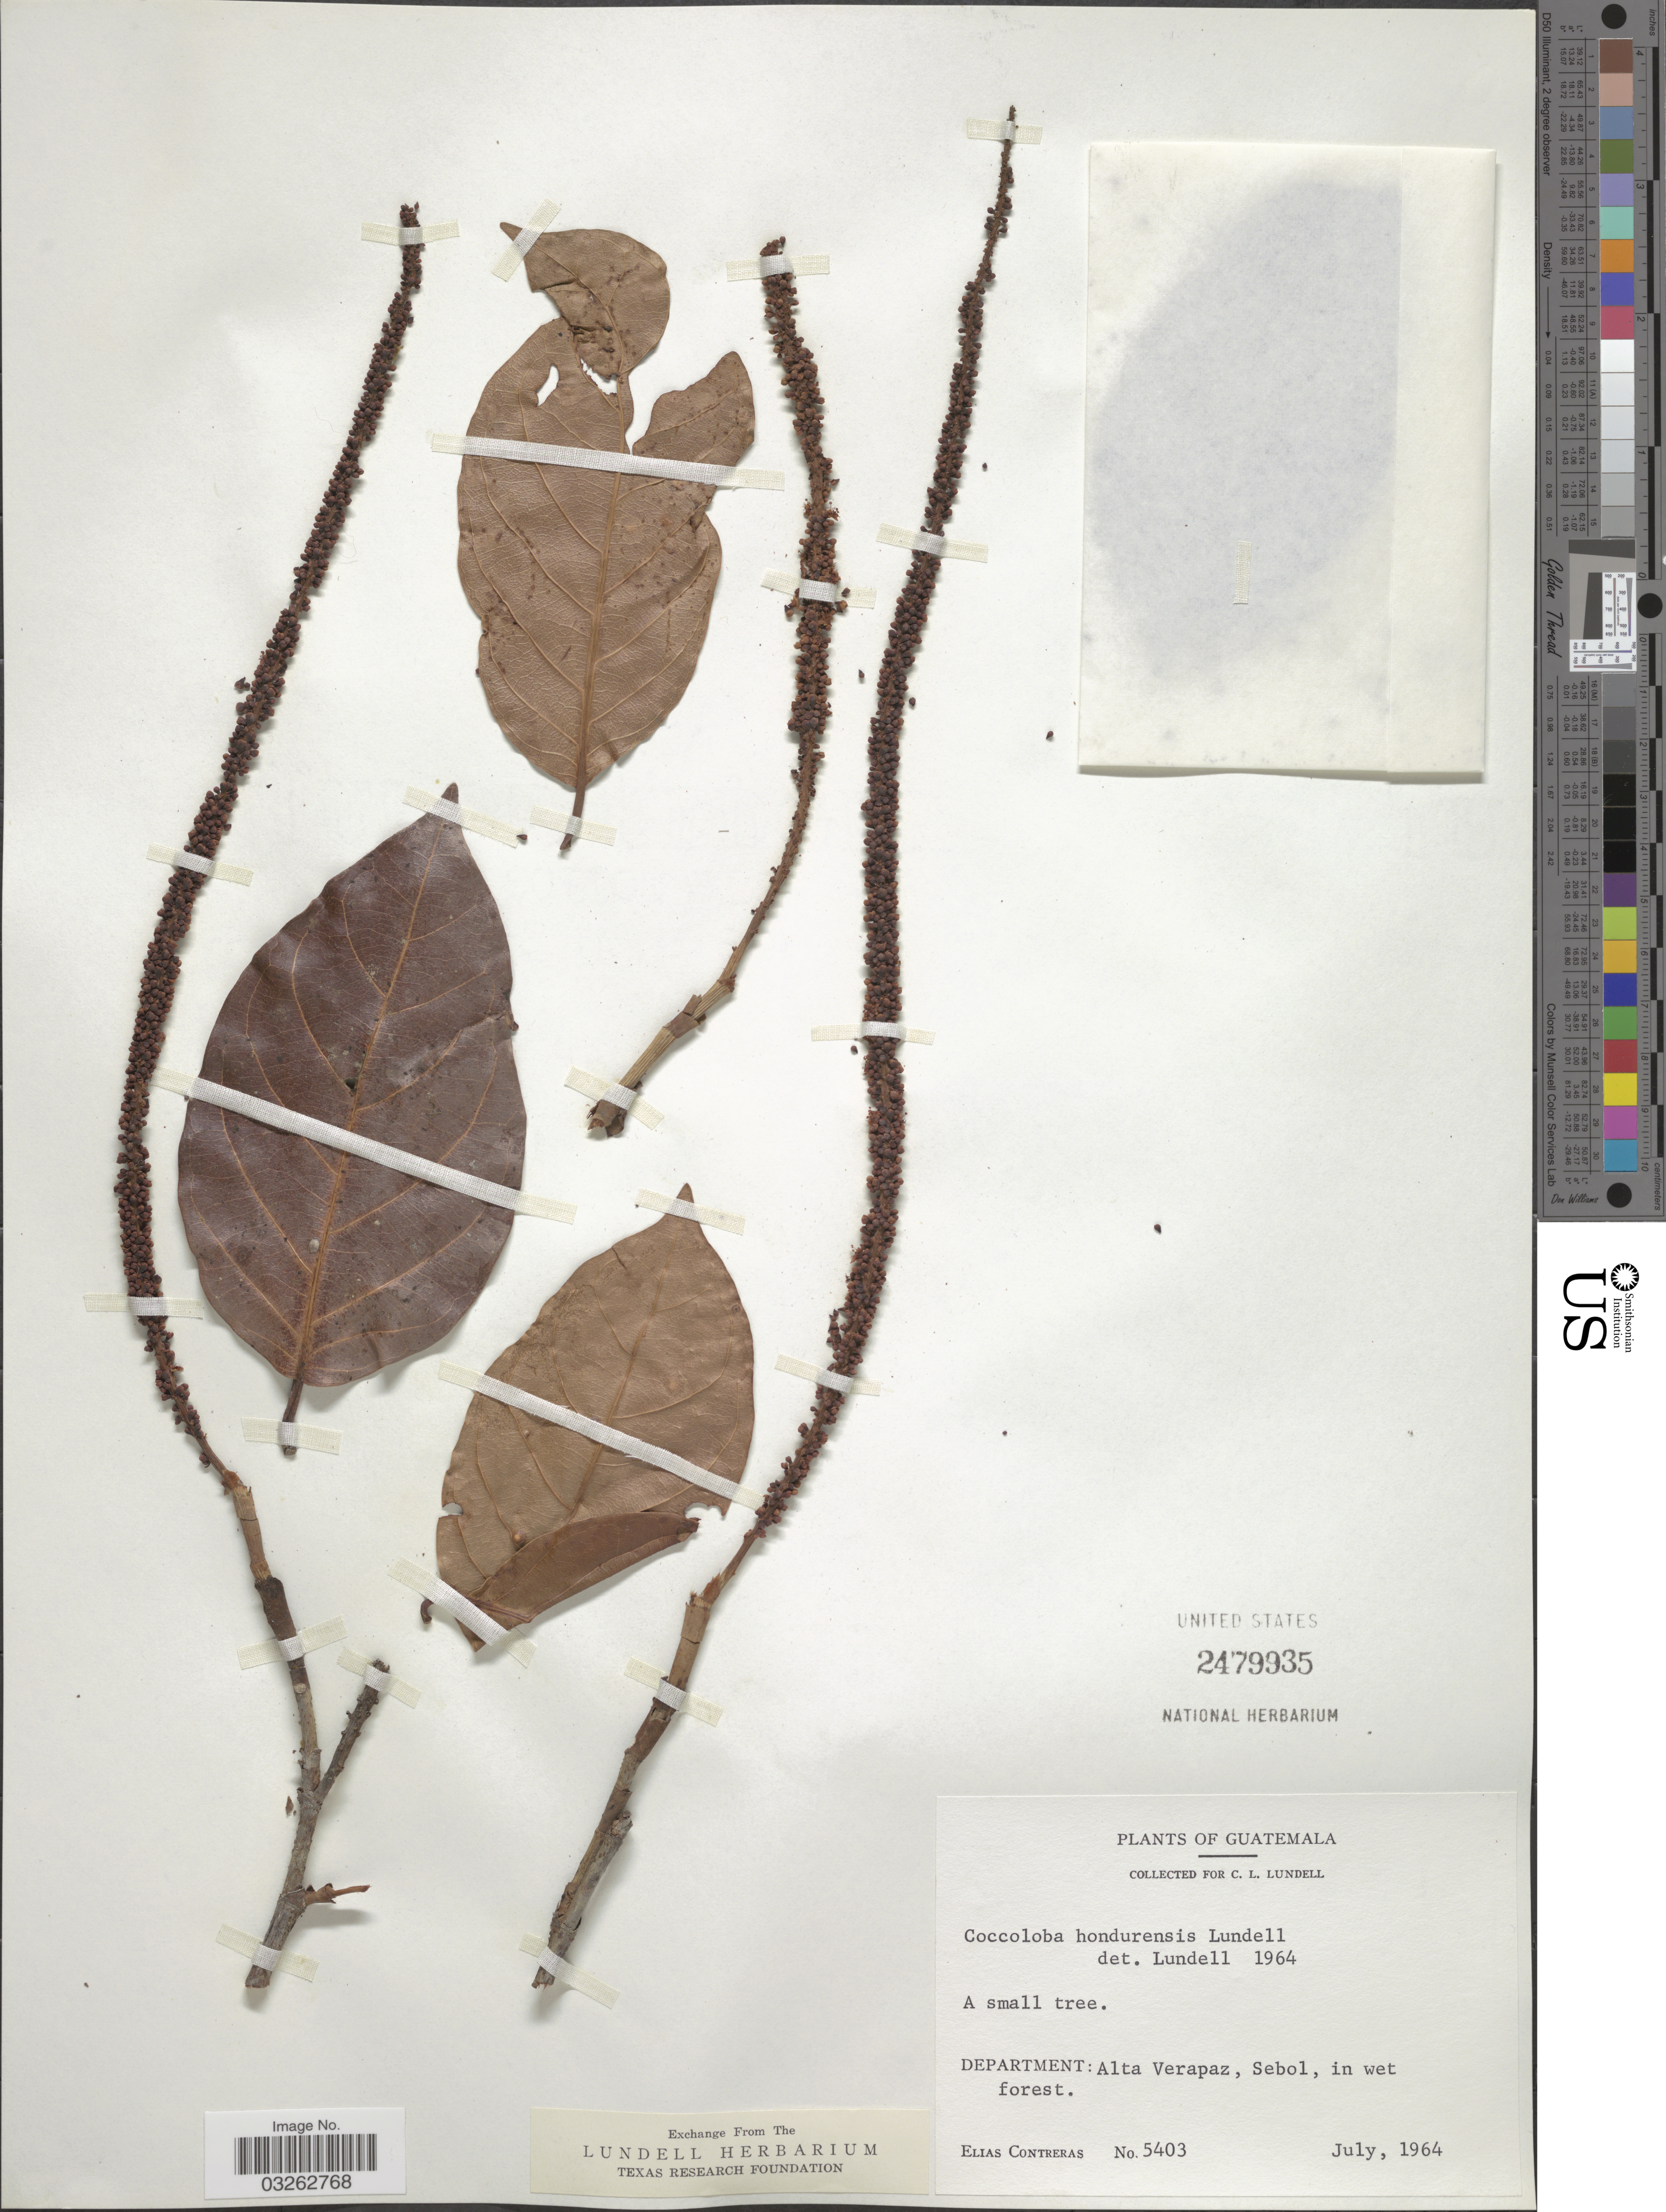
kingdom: Plantae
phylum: Tracheophyta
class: Magnoliopsida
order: Caryophyllales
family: Polygonaceae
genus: Coccoloba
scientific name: Coccoloba hondurensis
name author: Lundell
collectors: E. Contreras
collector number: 5403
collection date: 1964-07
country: Guatemala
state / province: Alta Verapaz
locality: Department: Alta Verapaz, Sebol, in wet forest.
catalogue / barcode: US 2479935